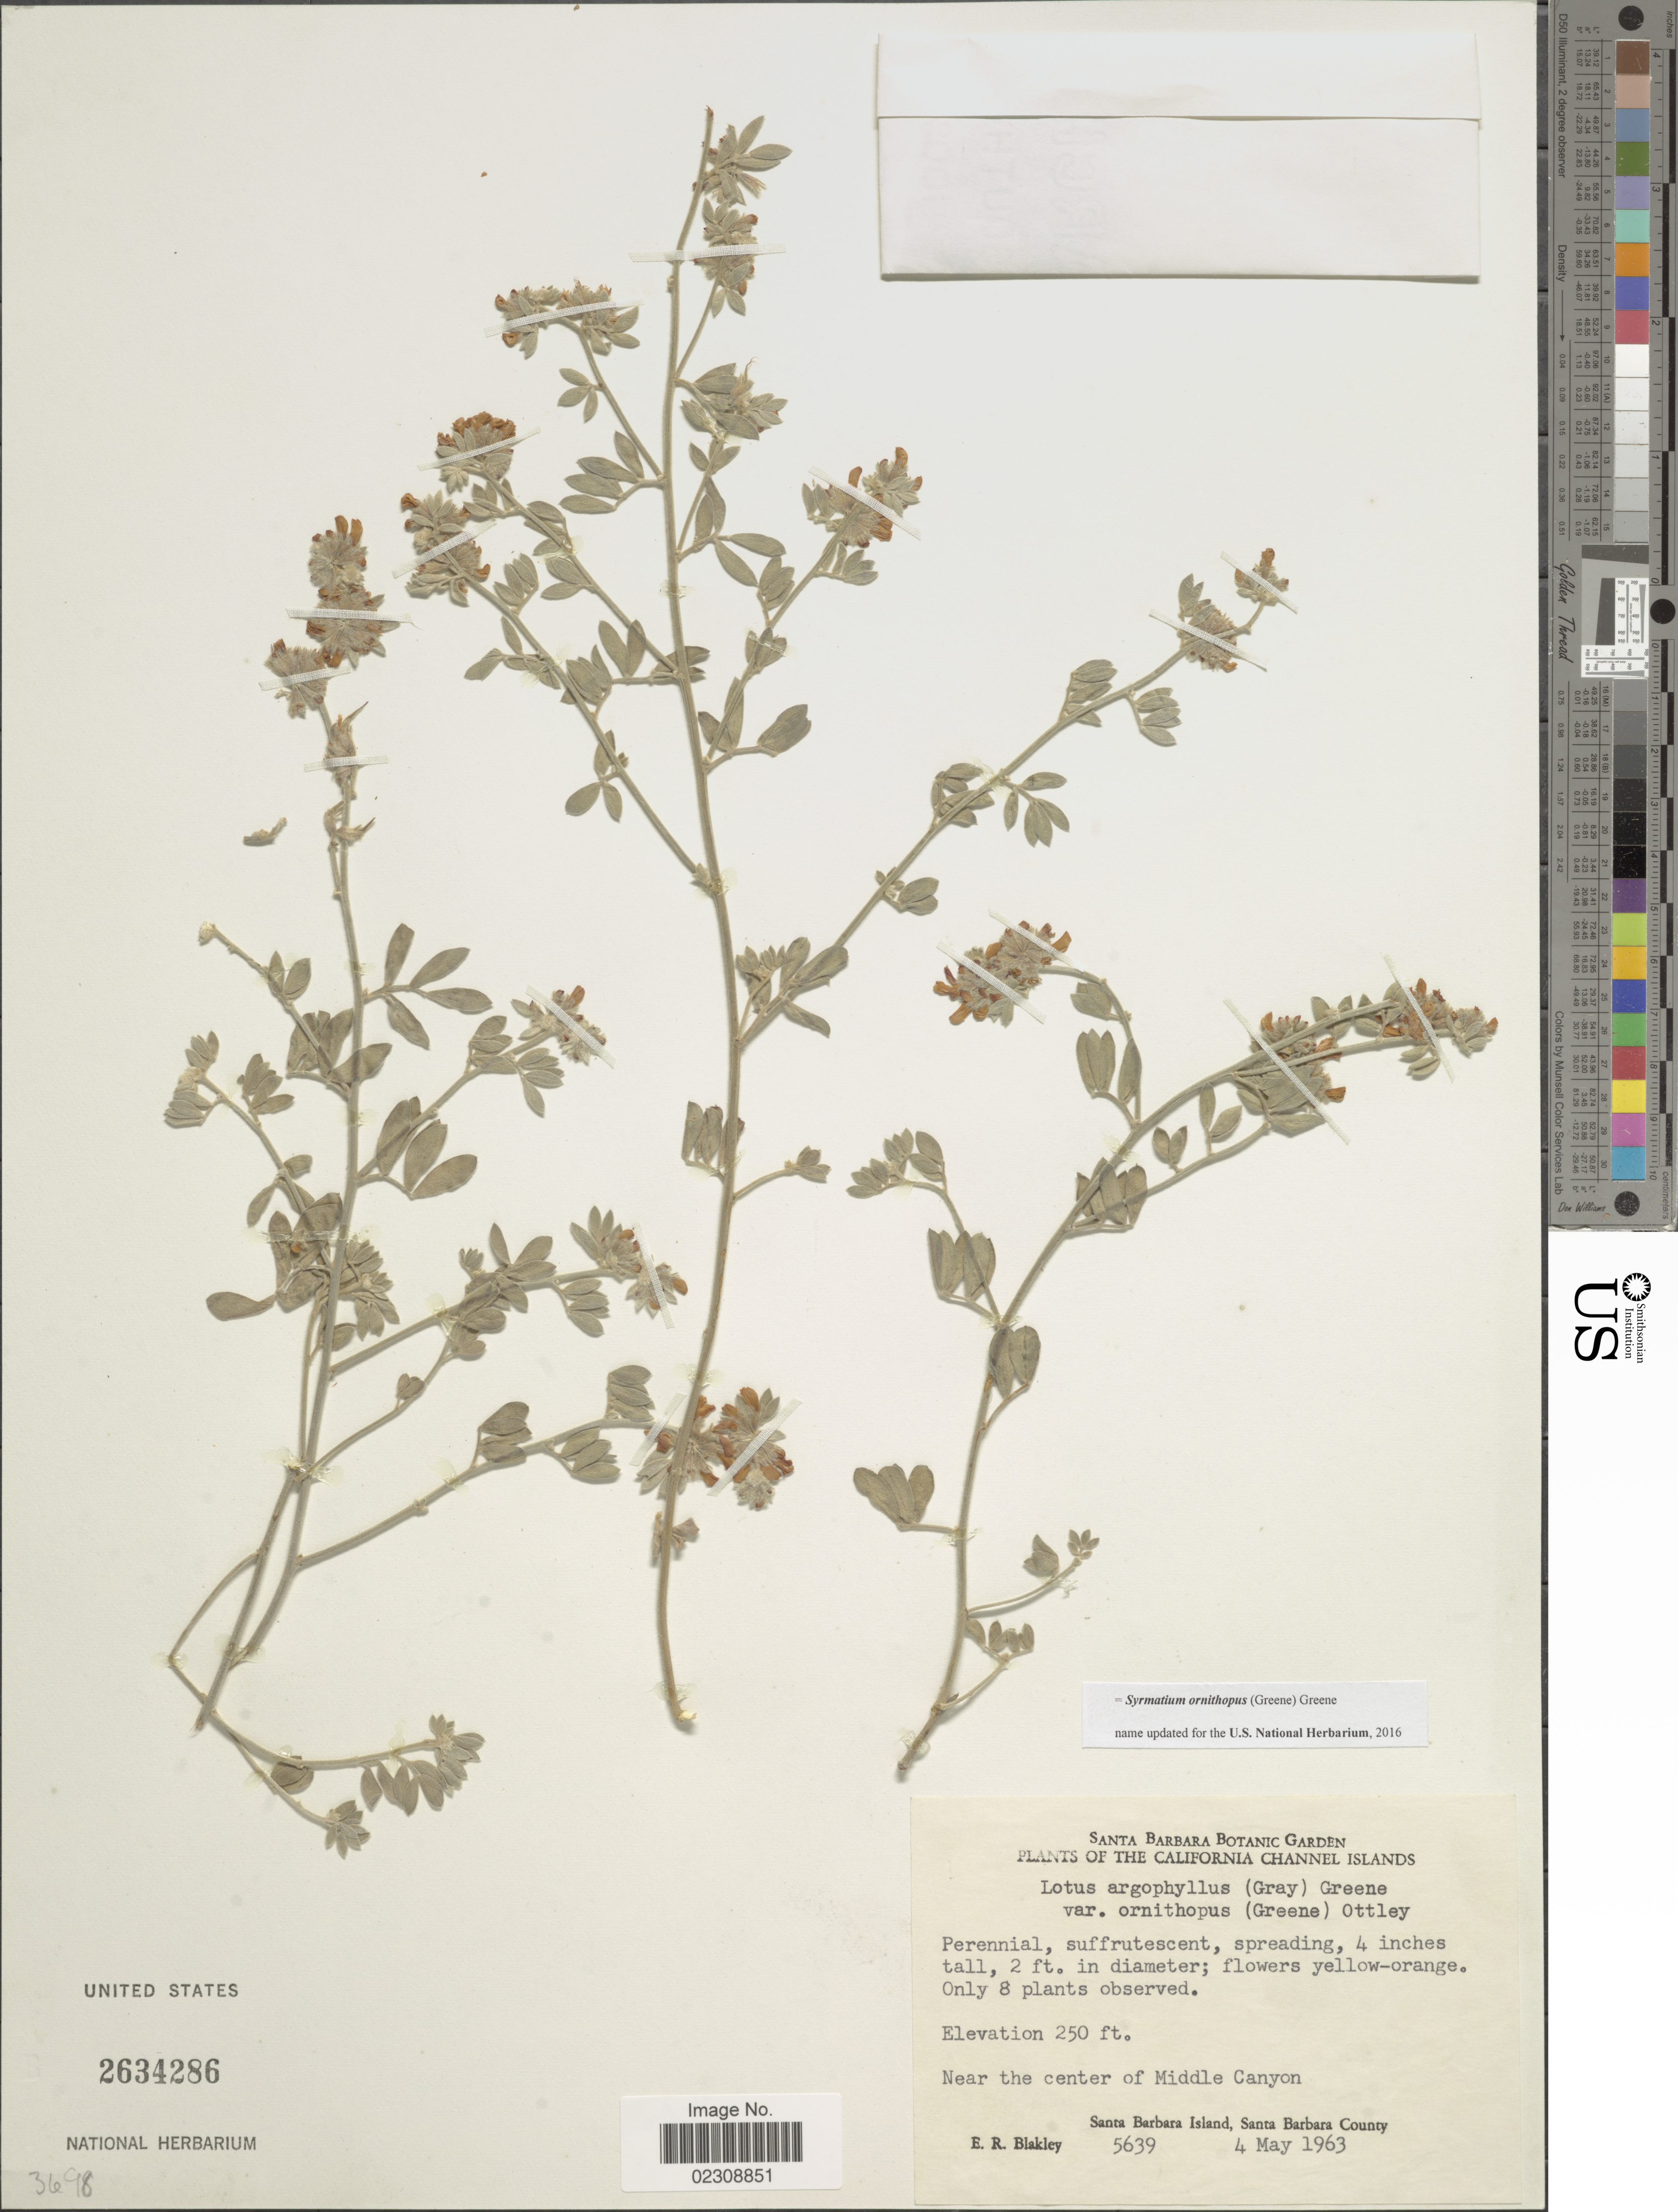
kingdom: Plantae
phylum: Tracheophyta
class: Magnoliopsida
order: Fabales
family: Fabaceae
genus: Syrmatium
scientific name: Syrmatium ornithopus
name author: (Greene) Greene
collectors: E. R. Blakley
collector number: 5639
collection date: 1963-05-04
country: United States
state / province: California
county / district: Santa Barbara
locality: California Channel Islands. Near the center of Middle Canyon. Santa Barbara Island, Santa Barbara County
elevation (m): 76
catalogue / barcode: US 2634286